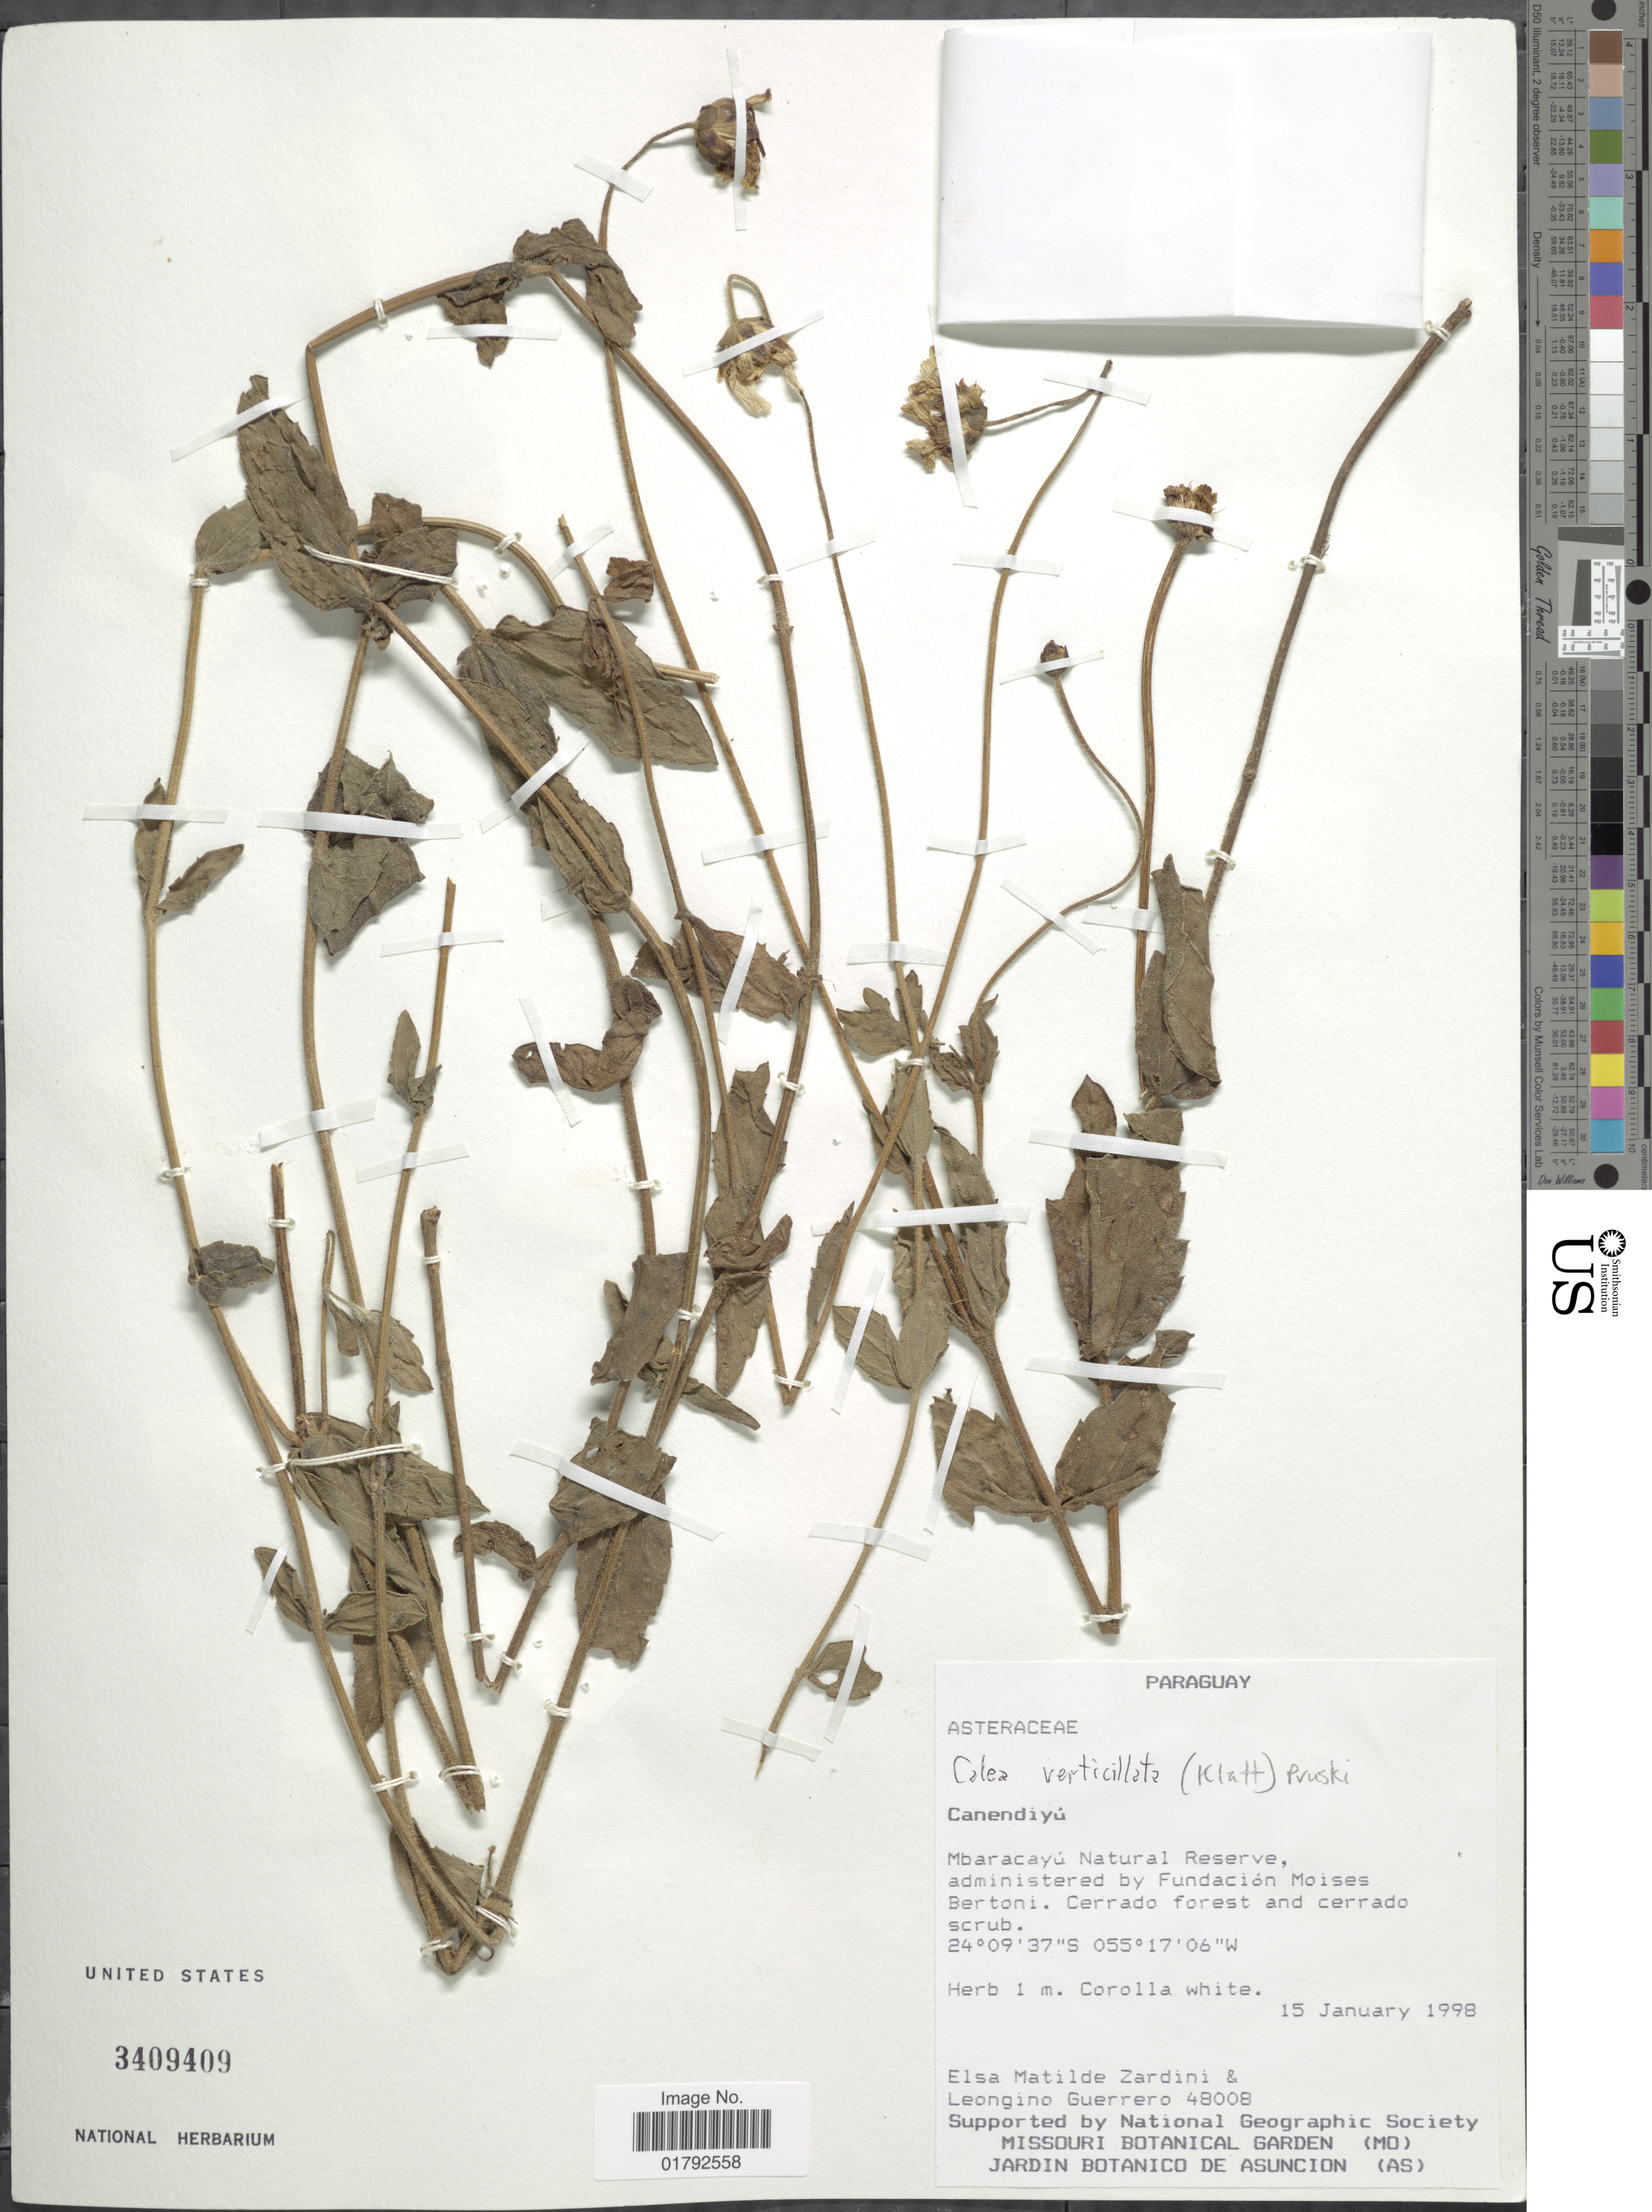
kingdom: Plantae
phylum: Tracheophyta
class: Magnoliopsida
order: Asterales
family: Asteraceae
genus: Calea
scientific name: Calea uniflora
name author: Less.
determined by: Bueno, Vinicius Resende, (ICN), Universidade Federal do Rio Grande do Sul (BRAZIL)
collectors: E. M. Zardini & L. Guerrero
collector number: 48008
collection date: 1998-01-15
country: Paraguay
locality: Canendiyu, Mbaracayu Natural Reserve Forest, administered by Fundacion Moises Bertoni.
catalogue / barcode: US 3409409